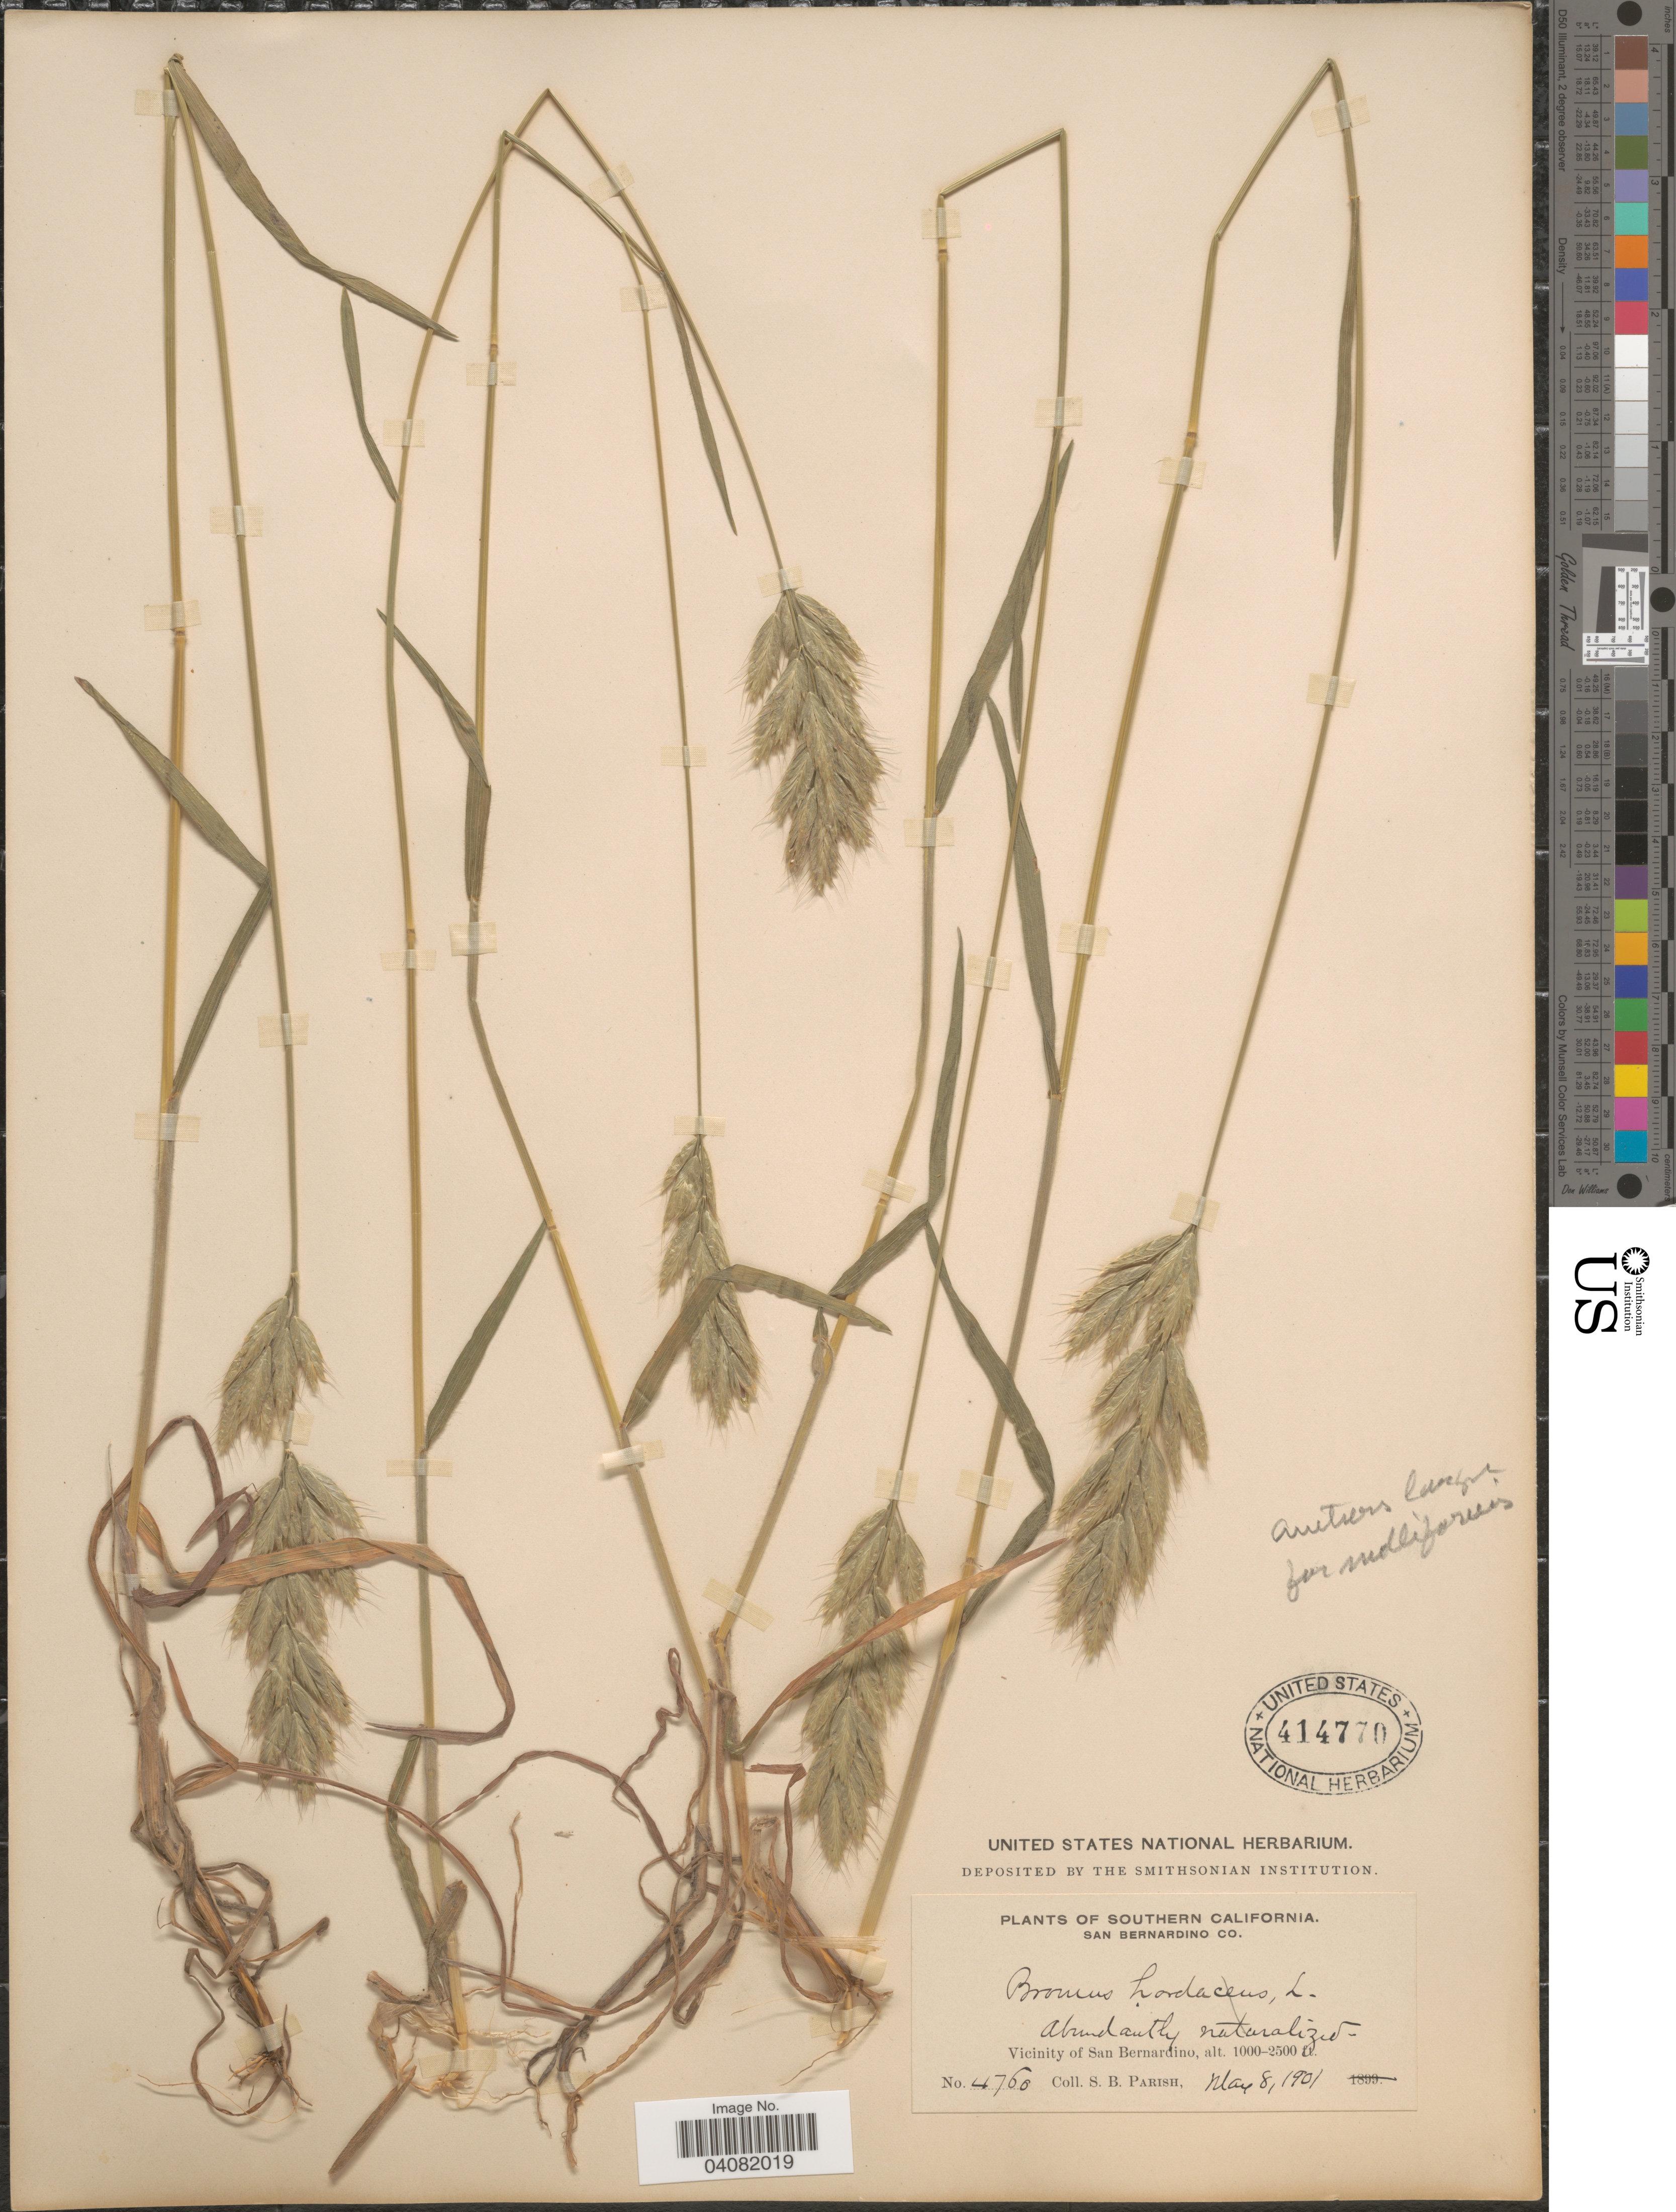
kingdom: Plantae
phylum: Tracheophyta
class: Liliopsida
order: Poales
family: Poaceae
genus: Bromus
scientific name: Bromus hordeaceus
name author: L.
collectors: S. B. Parish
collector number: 4760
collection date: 1901-05-08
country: United States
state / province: California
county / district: San Bernardino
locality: Southern California. San Bernardino Co. Abundantly naturalized - Vicinity of San Bernardino.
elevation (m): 305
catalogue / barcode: US 414770